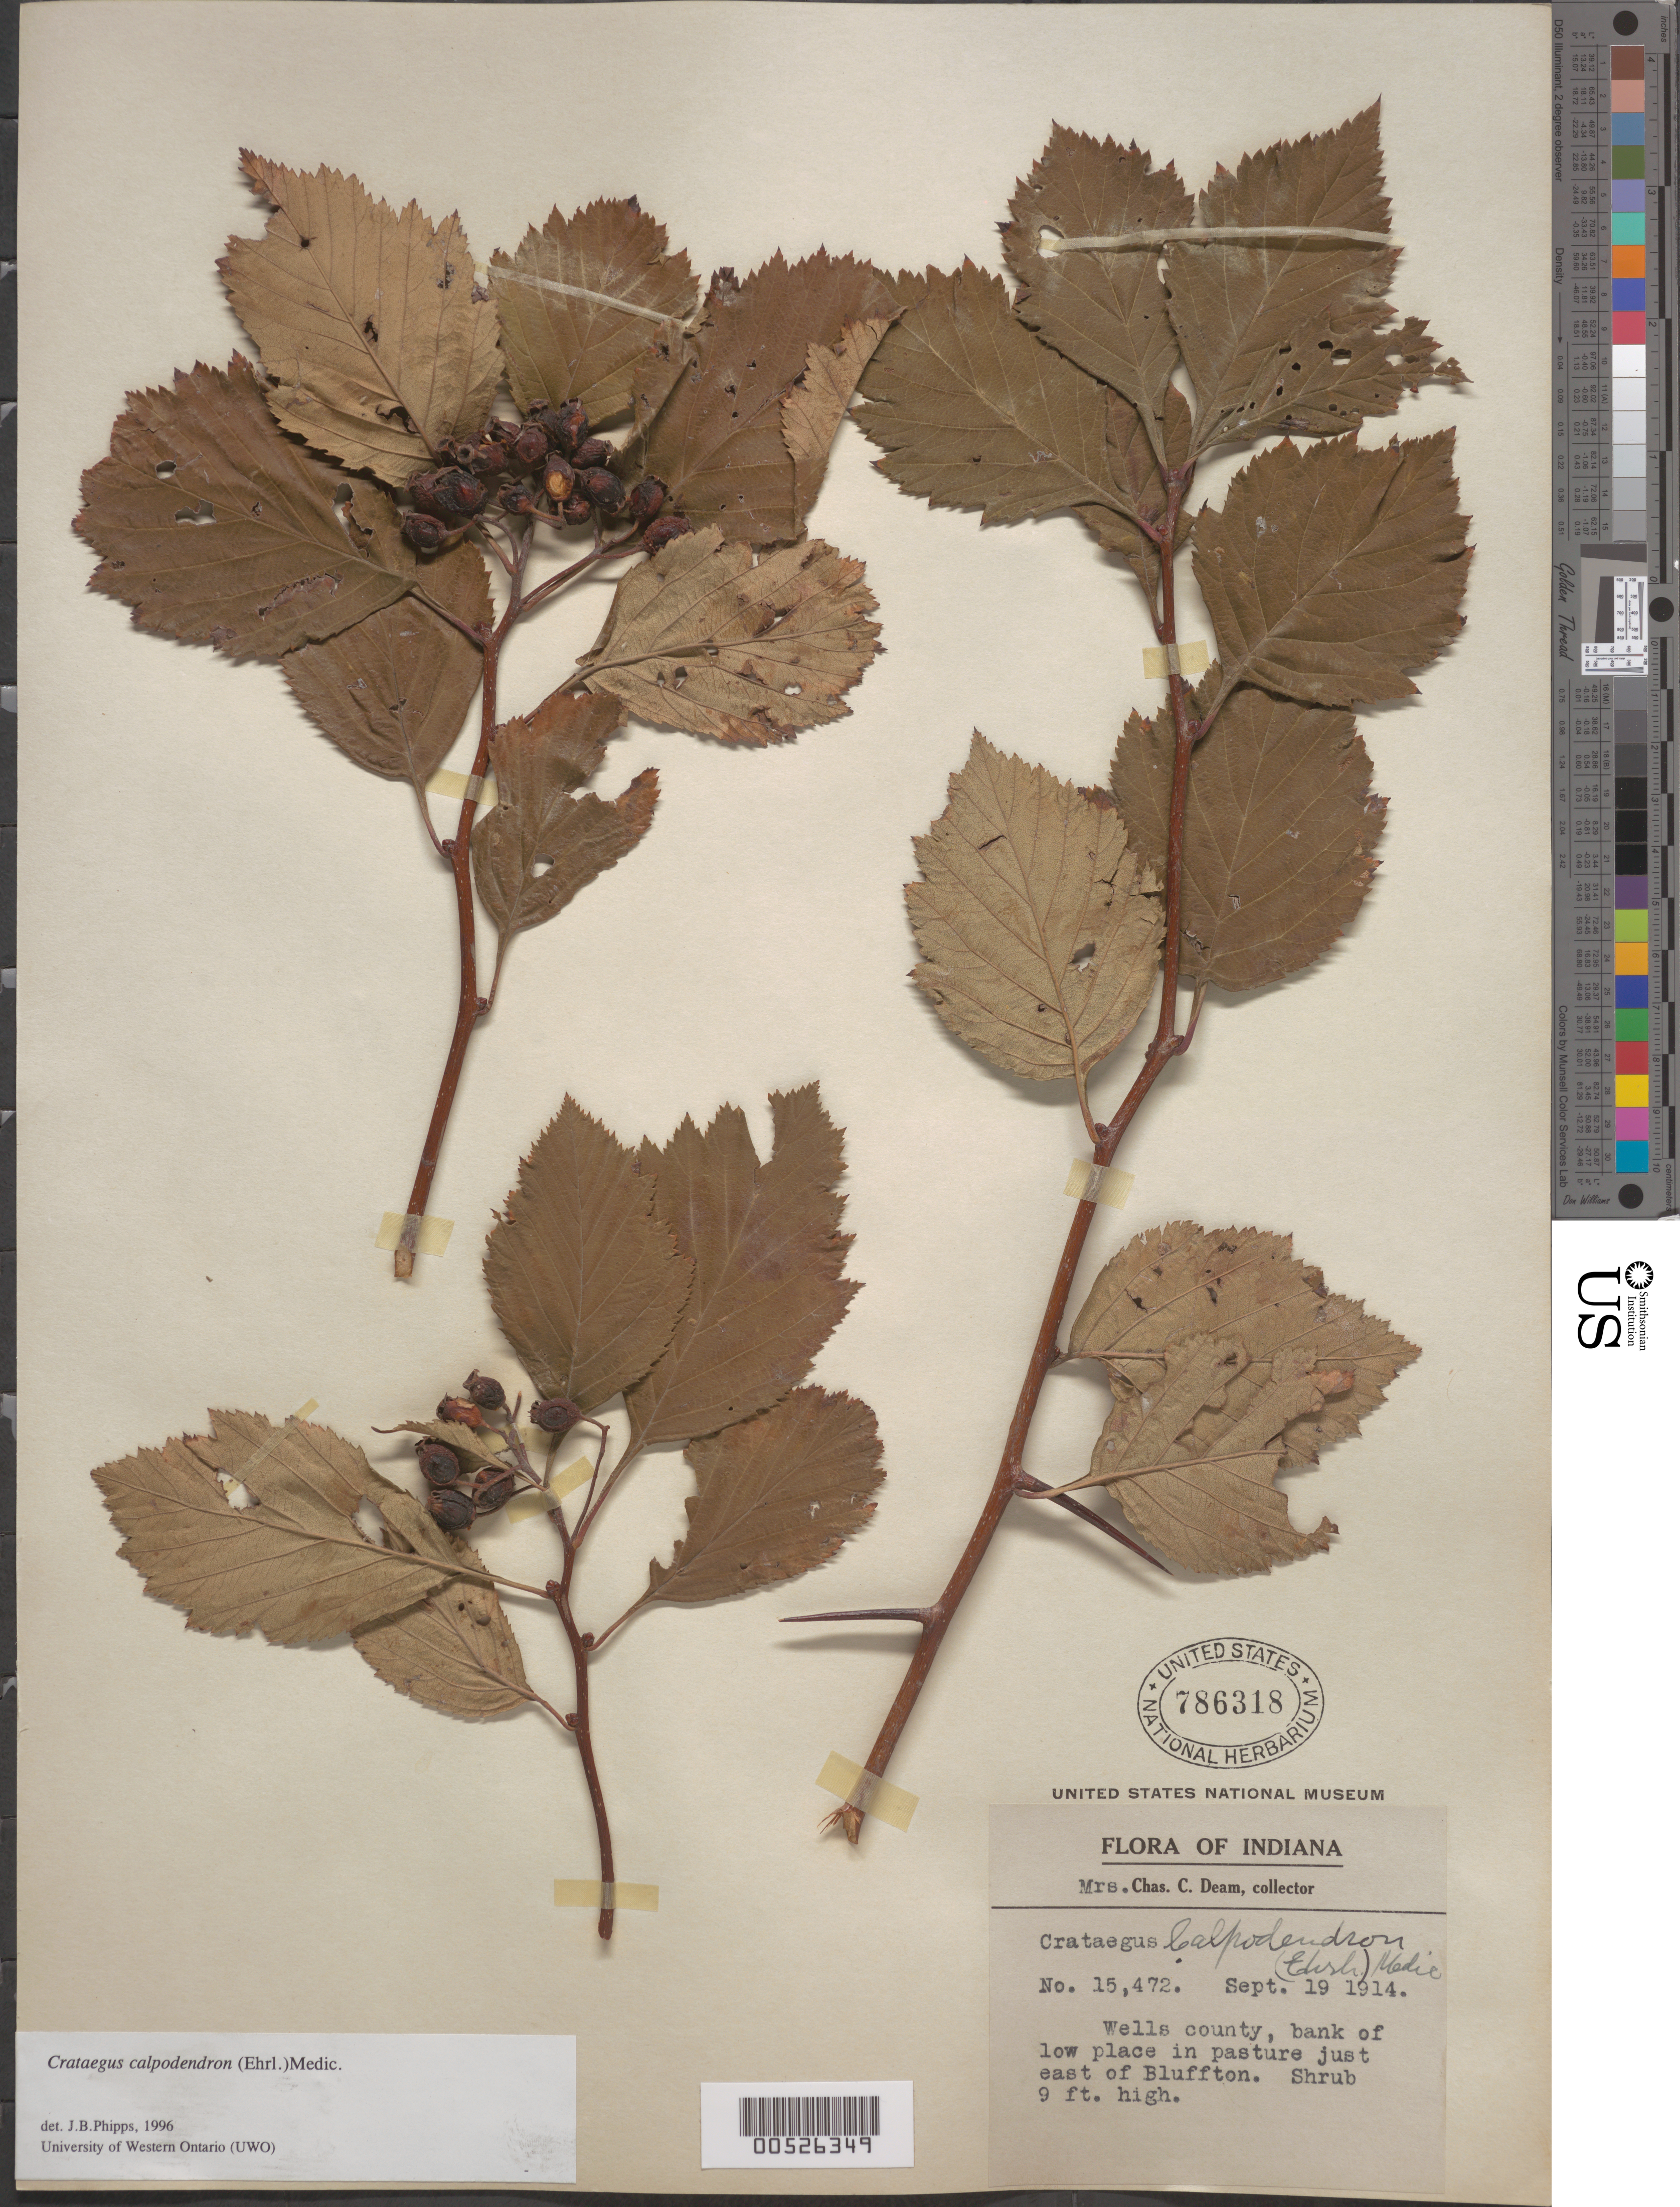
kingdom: Plantae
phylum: Tracheophyta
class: Magnoliopsida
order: Rosales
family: Rosaceae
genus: Crataegus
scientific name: Crataegus calpodendron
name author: (Ehrh.) Medik.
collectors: C. C. Deam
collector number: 15472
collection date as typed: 19 Sep 1914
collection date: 1914-09-19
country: United States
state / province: Indiana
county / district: Wells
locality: Just E of Bluffton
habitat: Bank of low place in pasture.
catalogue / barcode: US 786318